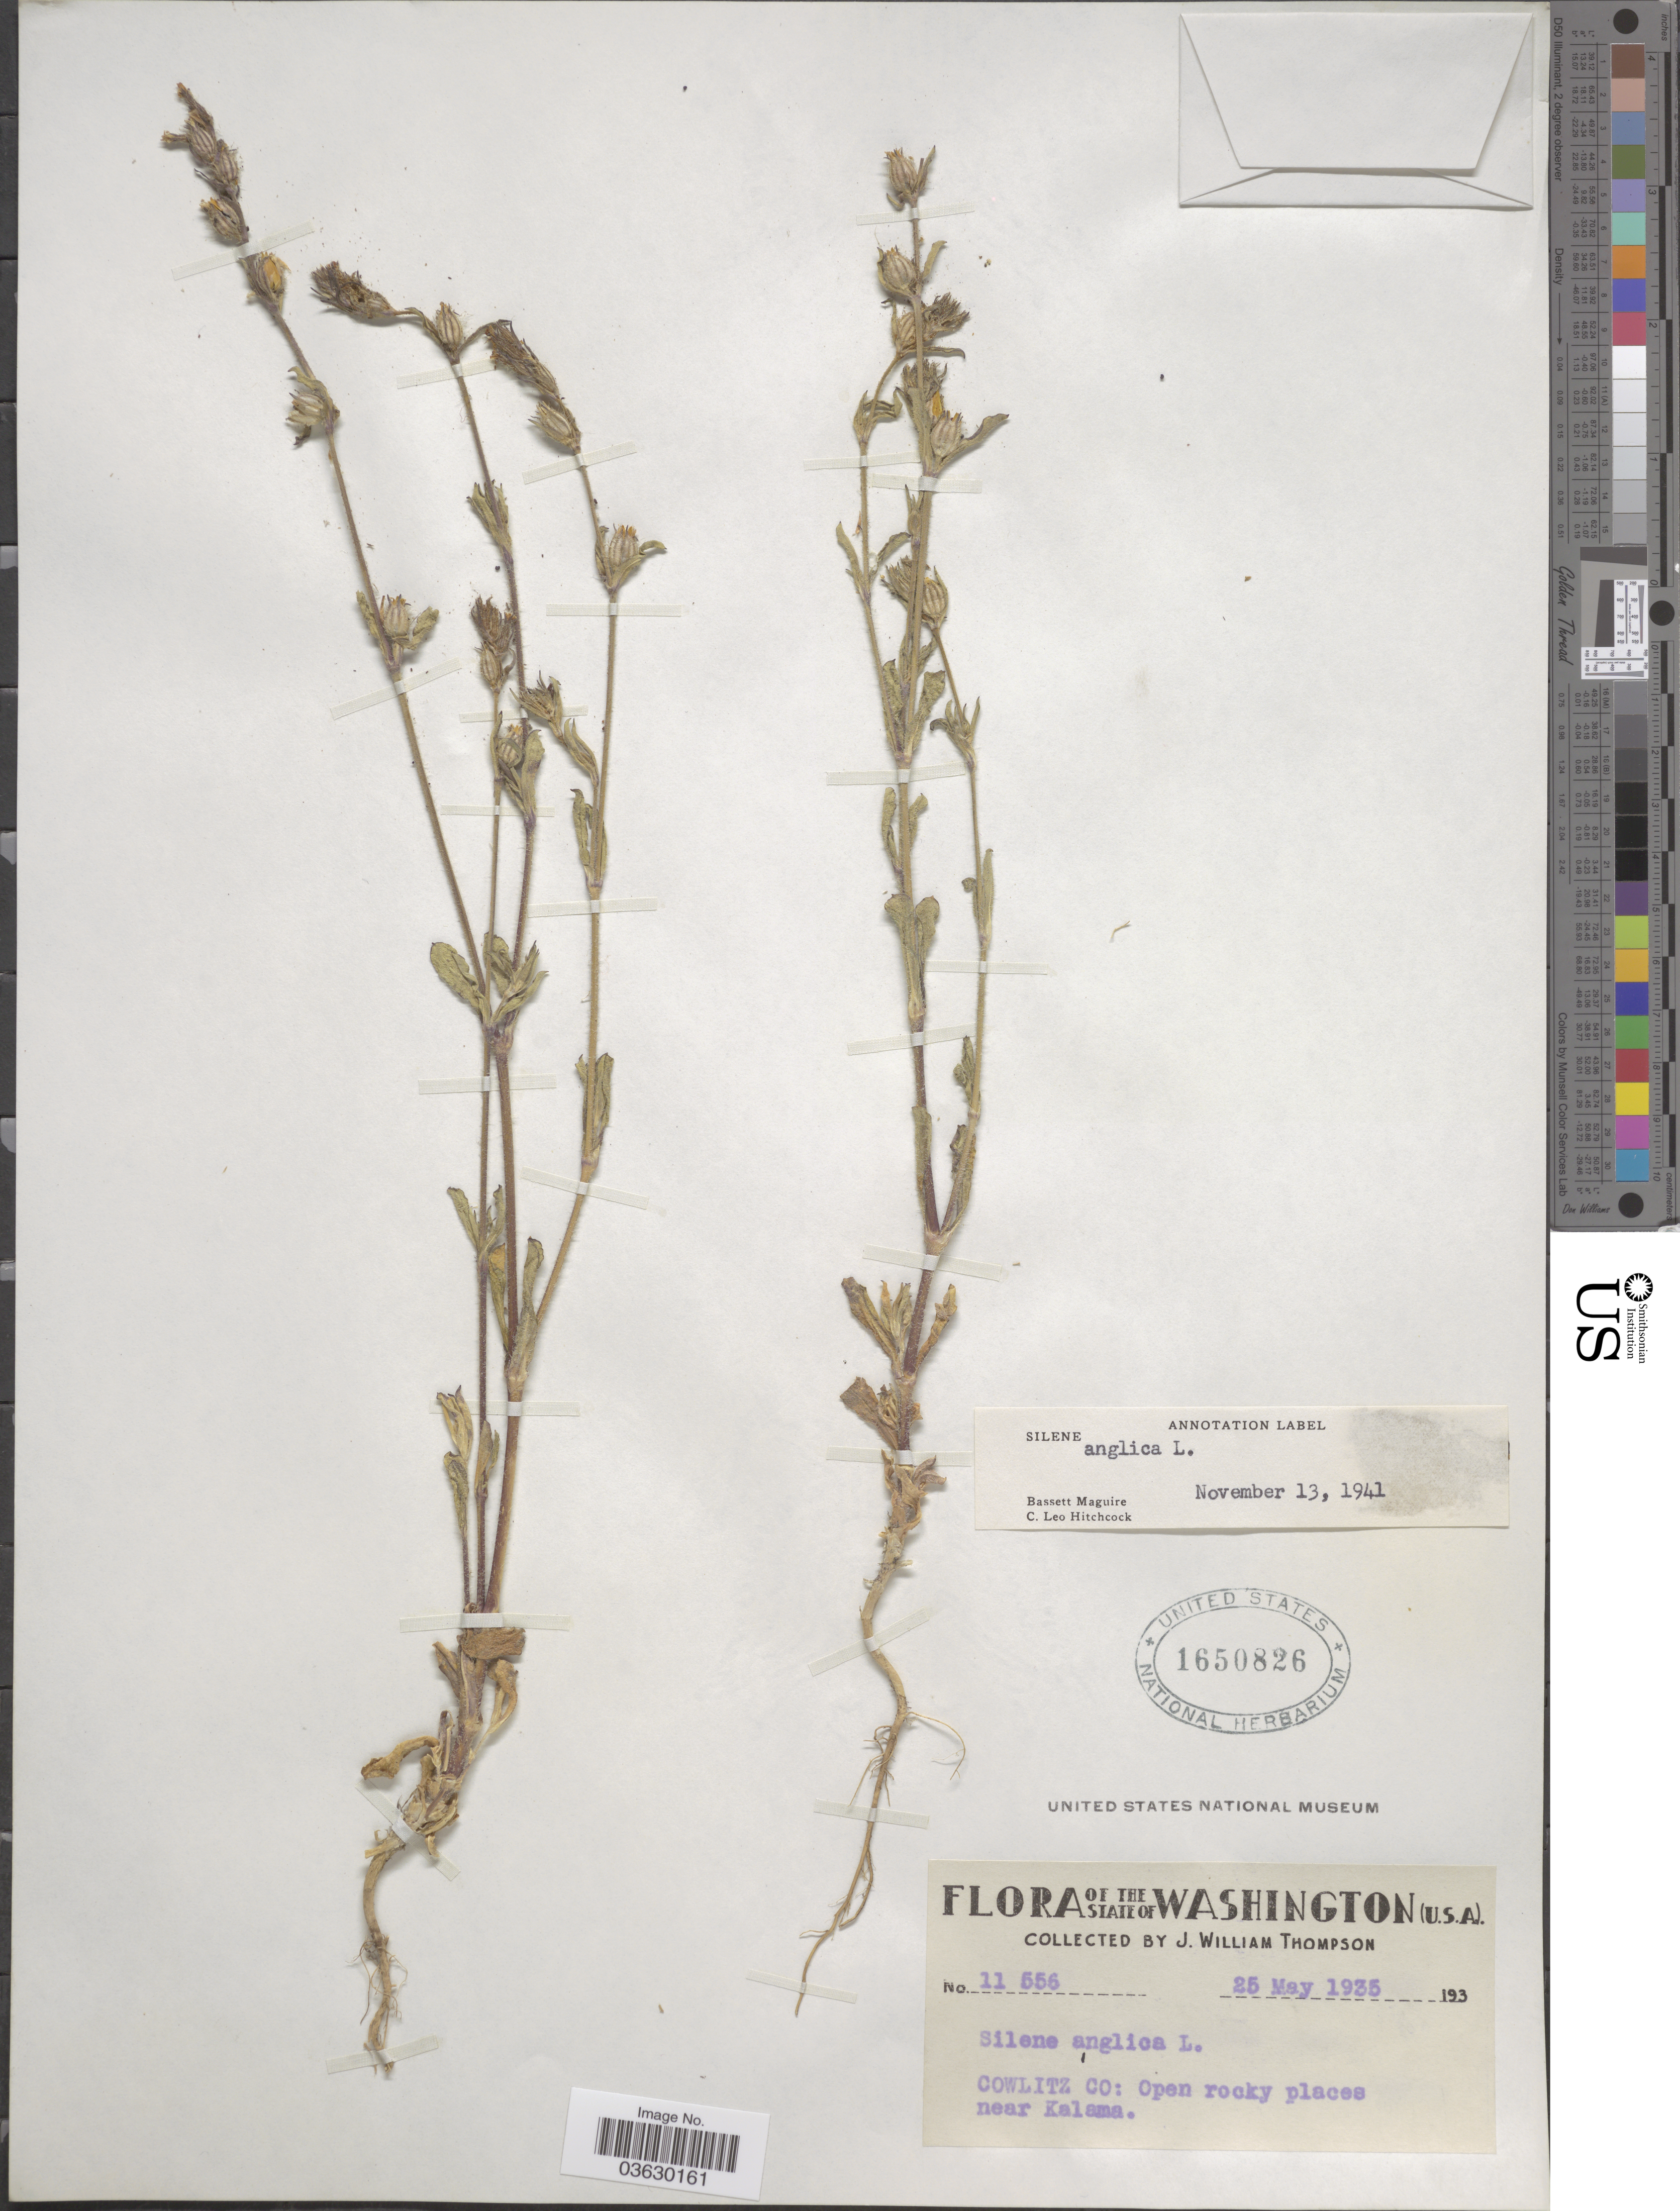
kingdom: Plantae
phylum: Tracheophyta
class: Magnoliopsida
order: Caryophyllales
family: Caryophyllaceae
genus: Silene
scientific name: Silene anglica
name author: L.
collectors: J. W. Thompson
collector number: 11556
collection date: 1935-05-25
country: United States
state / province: Washington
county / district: Cowlitz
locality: U.S.A. Cowlitz Co: near Kalama.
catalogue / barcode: US 1650826